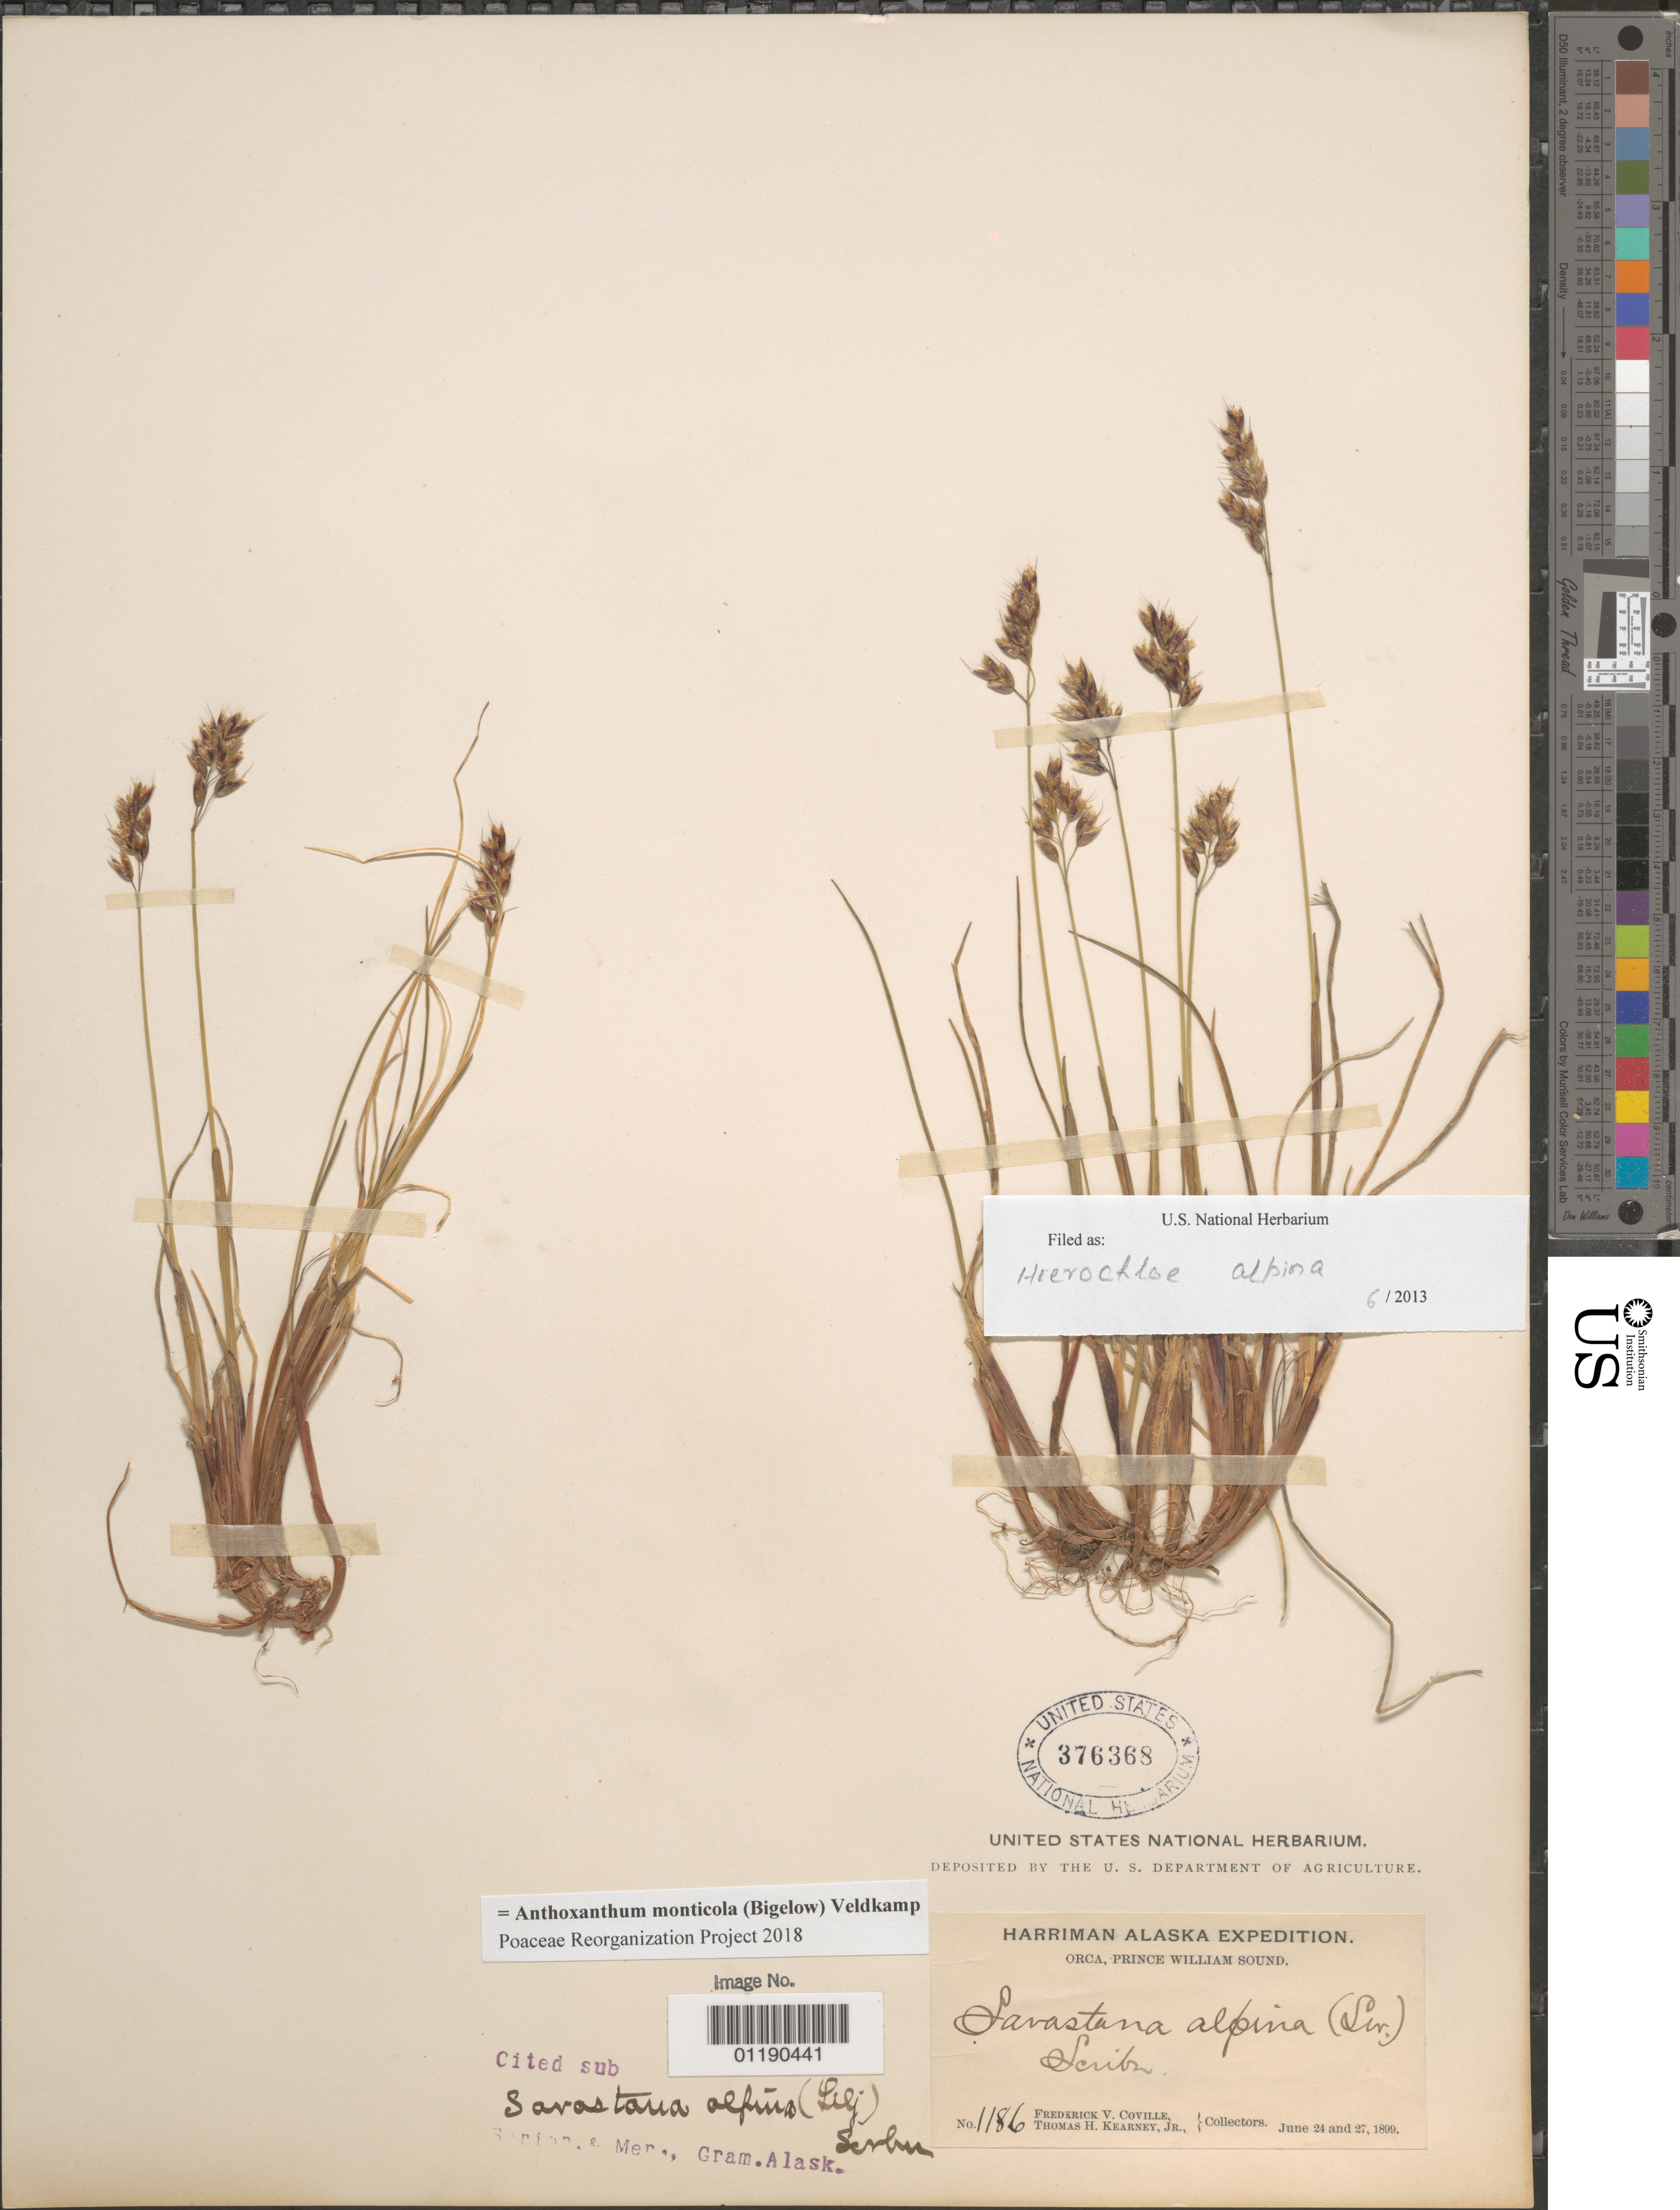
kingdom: Plantae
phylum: Tracheophyta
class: Liliopsida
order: Poales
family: Poaceae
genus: Anthoxanthum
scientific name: Anthoxanthum monticola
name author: (Bigelow) Veldkamp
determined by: Poaceae Reorganization Project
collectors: F. V. Coville & T. H. Kearney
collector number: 1186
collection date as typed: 24 Jun 1899 and 27 Jun 1899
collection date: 1899-06-24,1899-06-27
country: United States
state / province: Alaska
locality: Orca, Prince William Sound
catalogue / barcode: US 376368